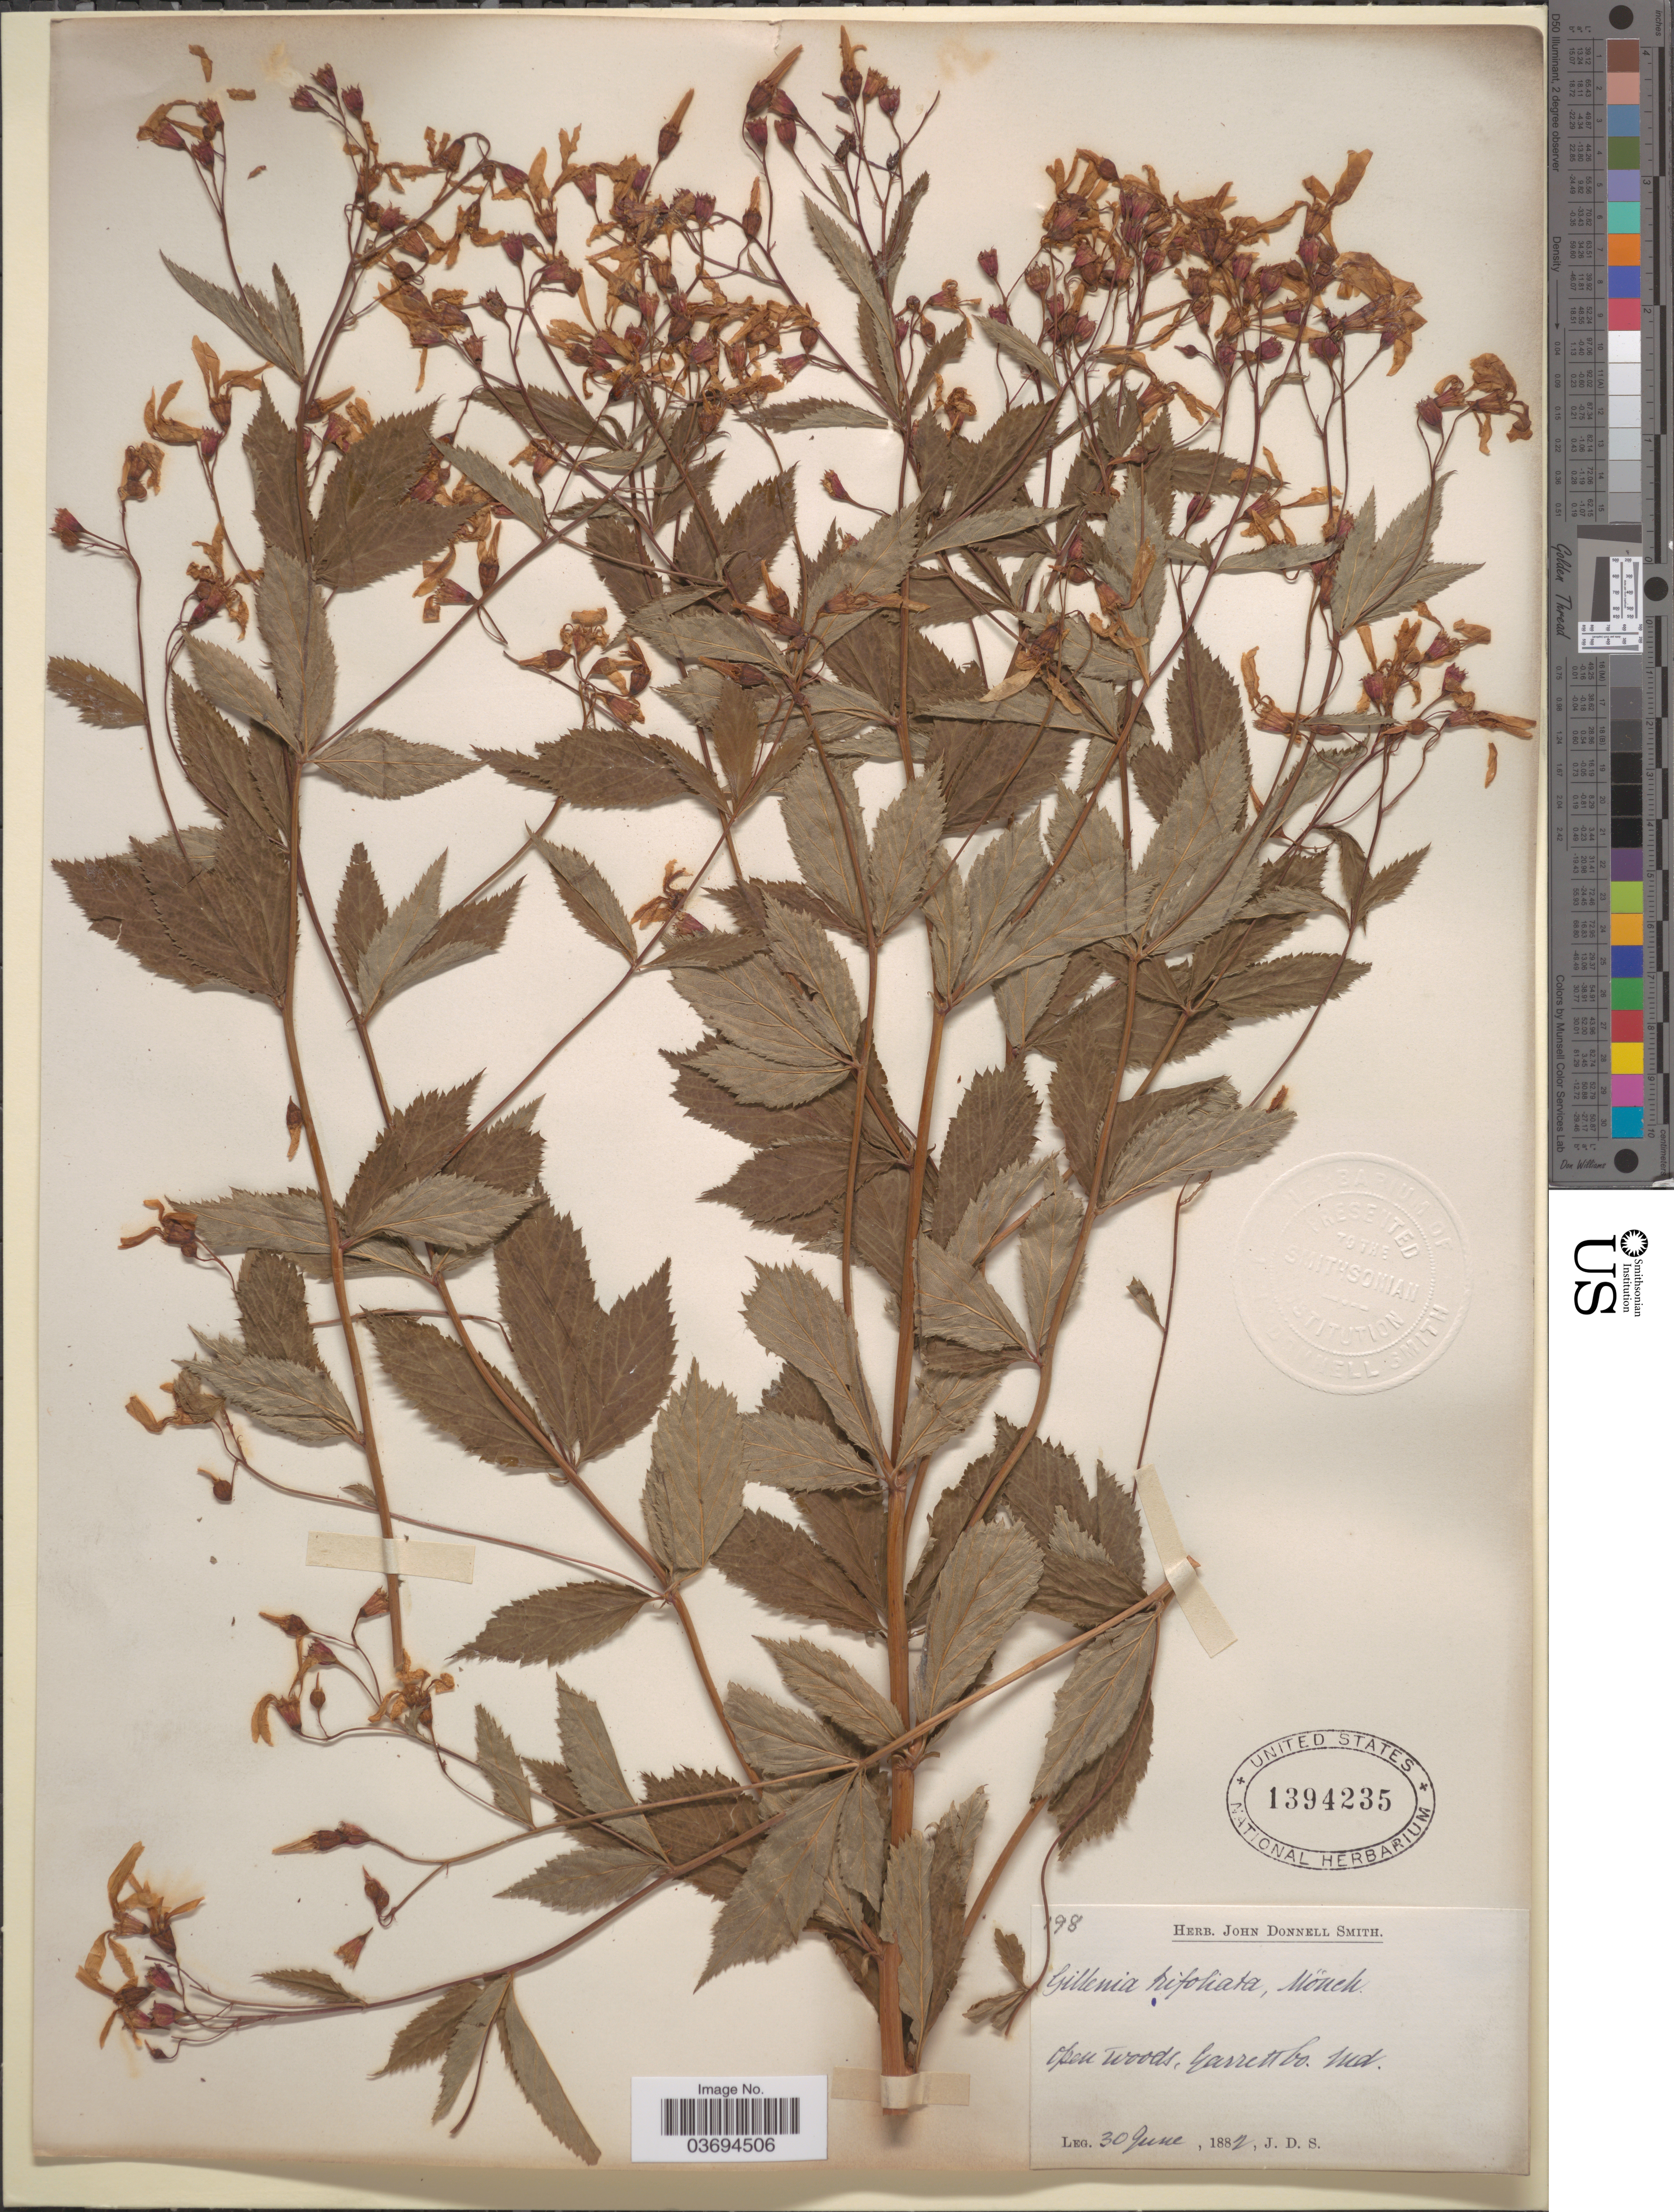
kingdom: Plantae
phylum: Tracheophyta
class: Magnoliopsida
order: Rosales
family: Rosaceae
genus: Gillenia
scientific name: Gillenia trifoliata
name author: (L.) Moench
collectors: J. Donnell Smith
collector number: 198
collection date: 1882-06-30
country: United States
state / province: Maryland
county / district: Garrett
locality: Garrett Co.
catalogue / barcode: US 1394235